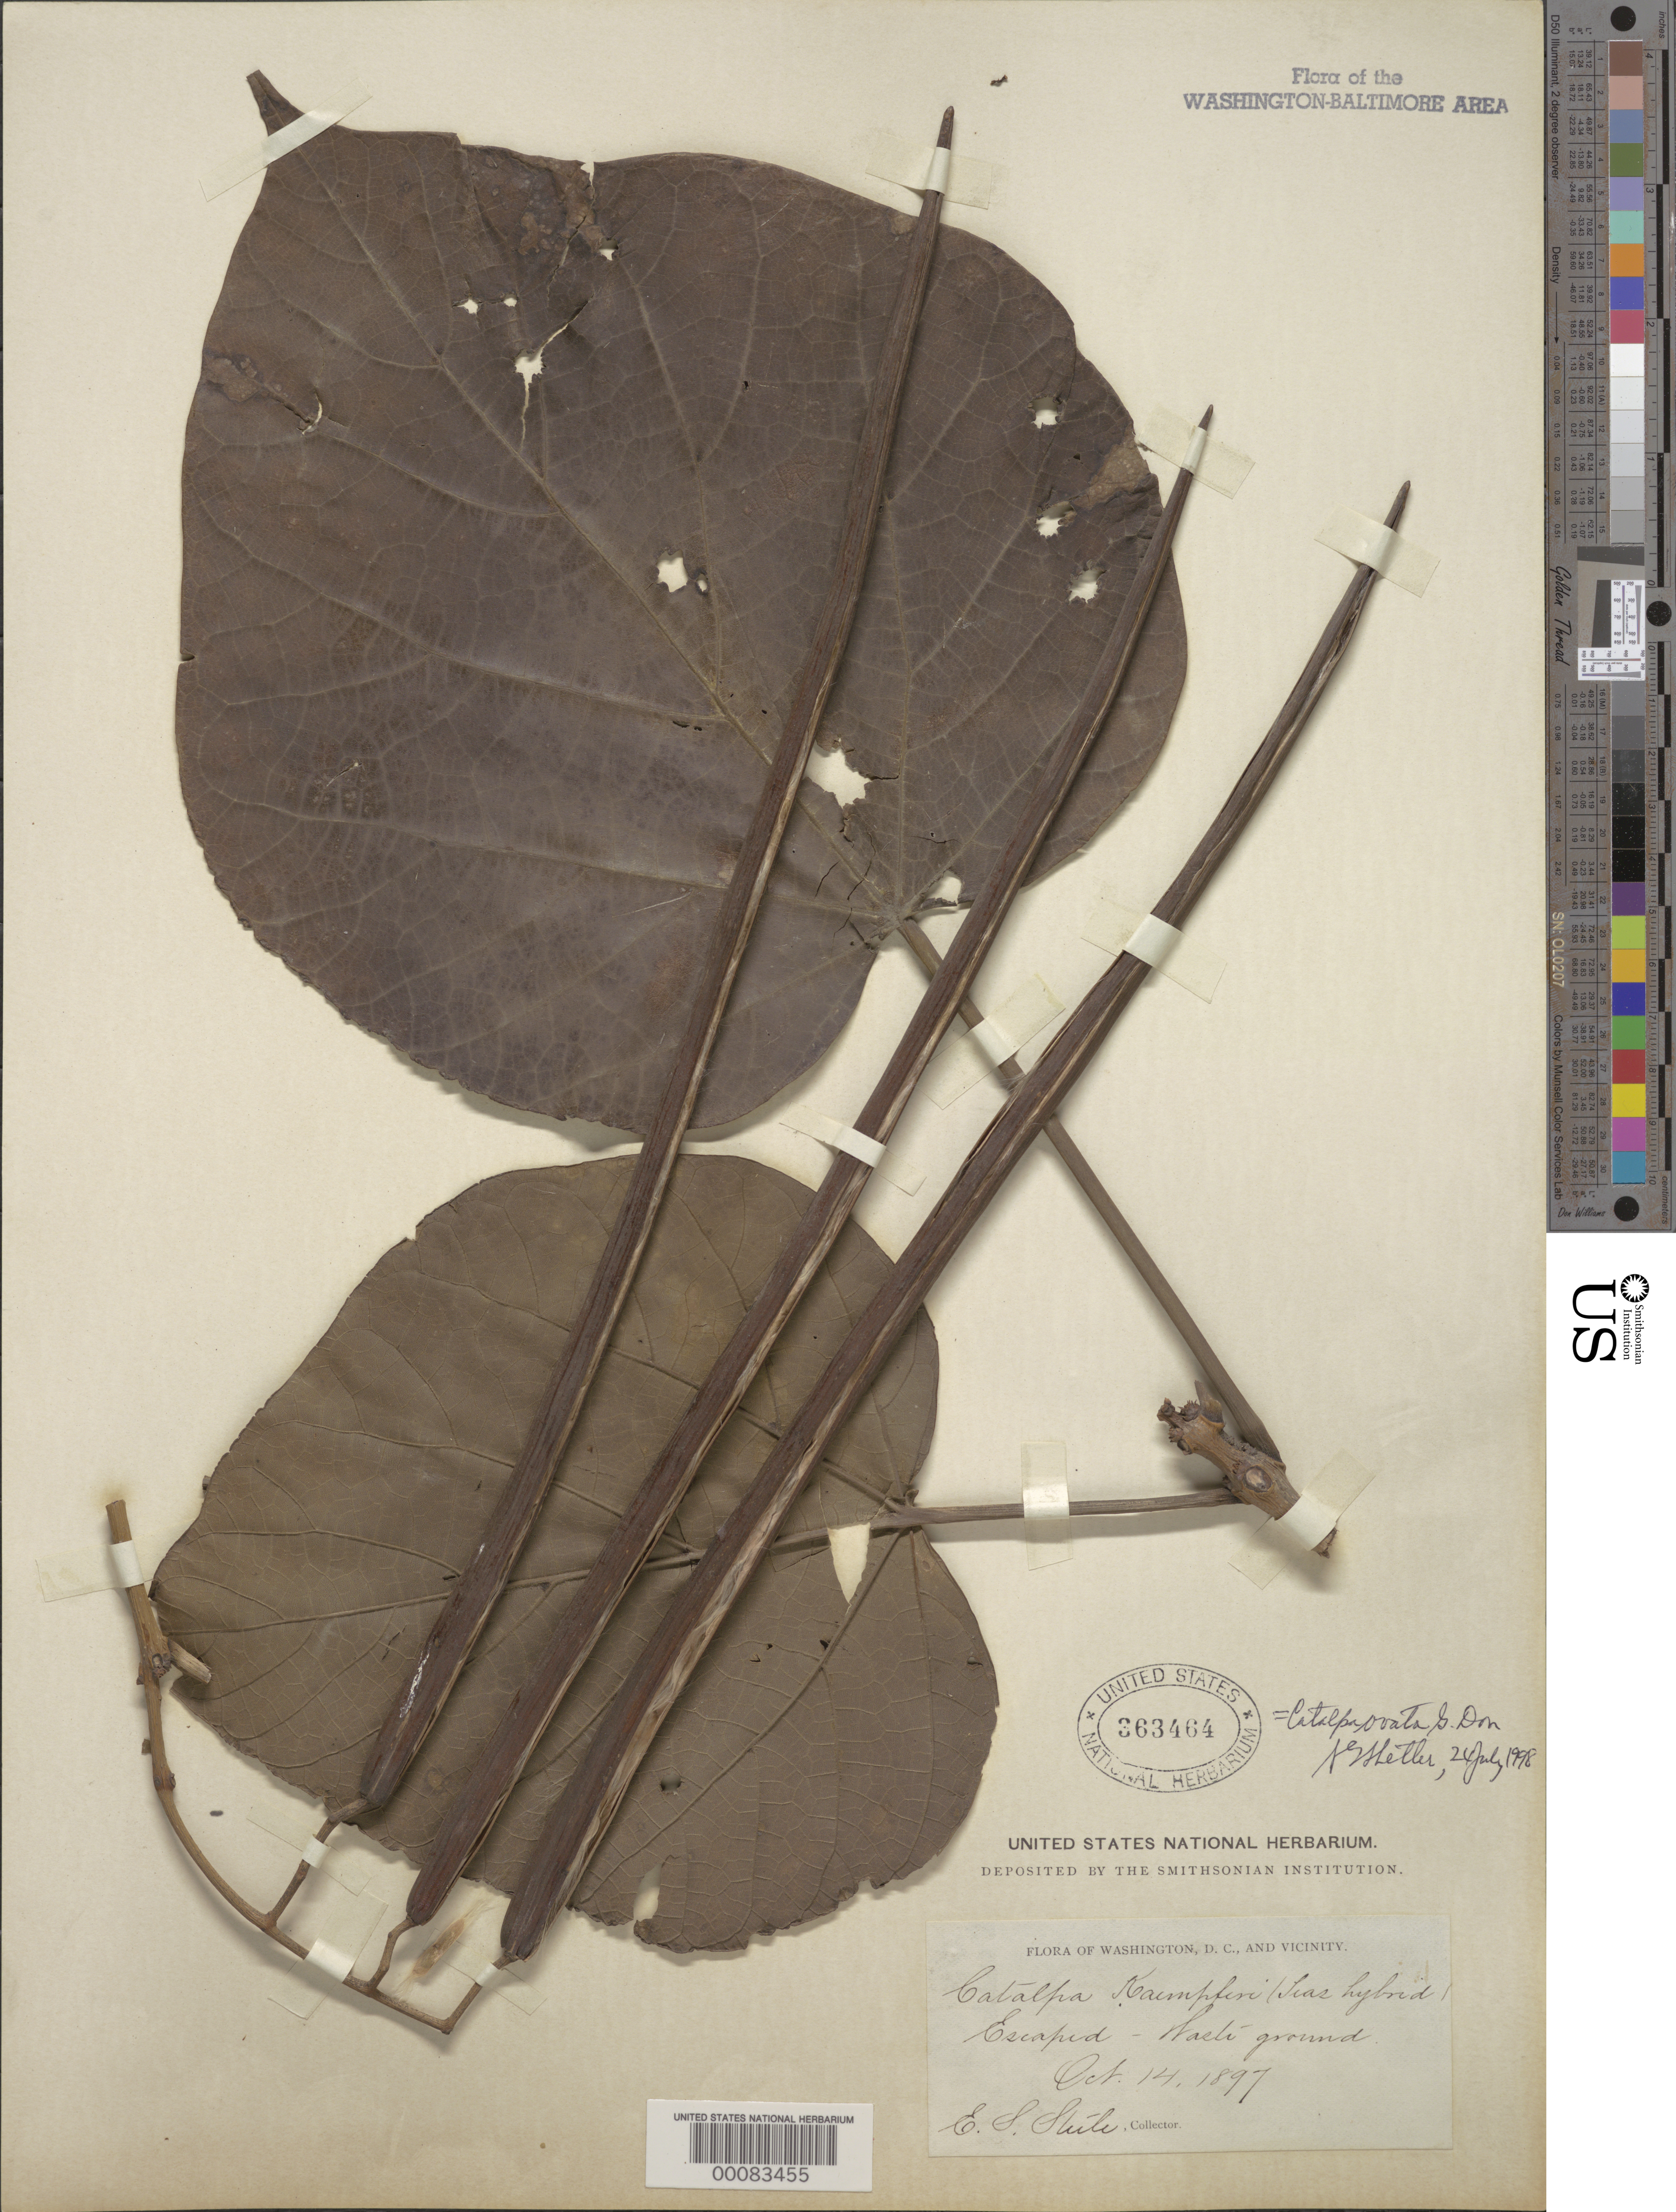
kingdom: Plantae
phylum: Tracheophyta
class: Magnoliopsida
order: Lamiales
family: Bignoniaceae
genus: Catalpa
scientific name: Catalpa ovata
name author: G. Don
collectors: E. Steele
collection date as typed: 14 Oct 1897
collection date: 1897-10-14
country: United States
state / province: District of Columbia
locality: waste ground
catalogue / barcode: US 363464